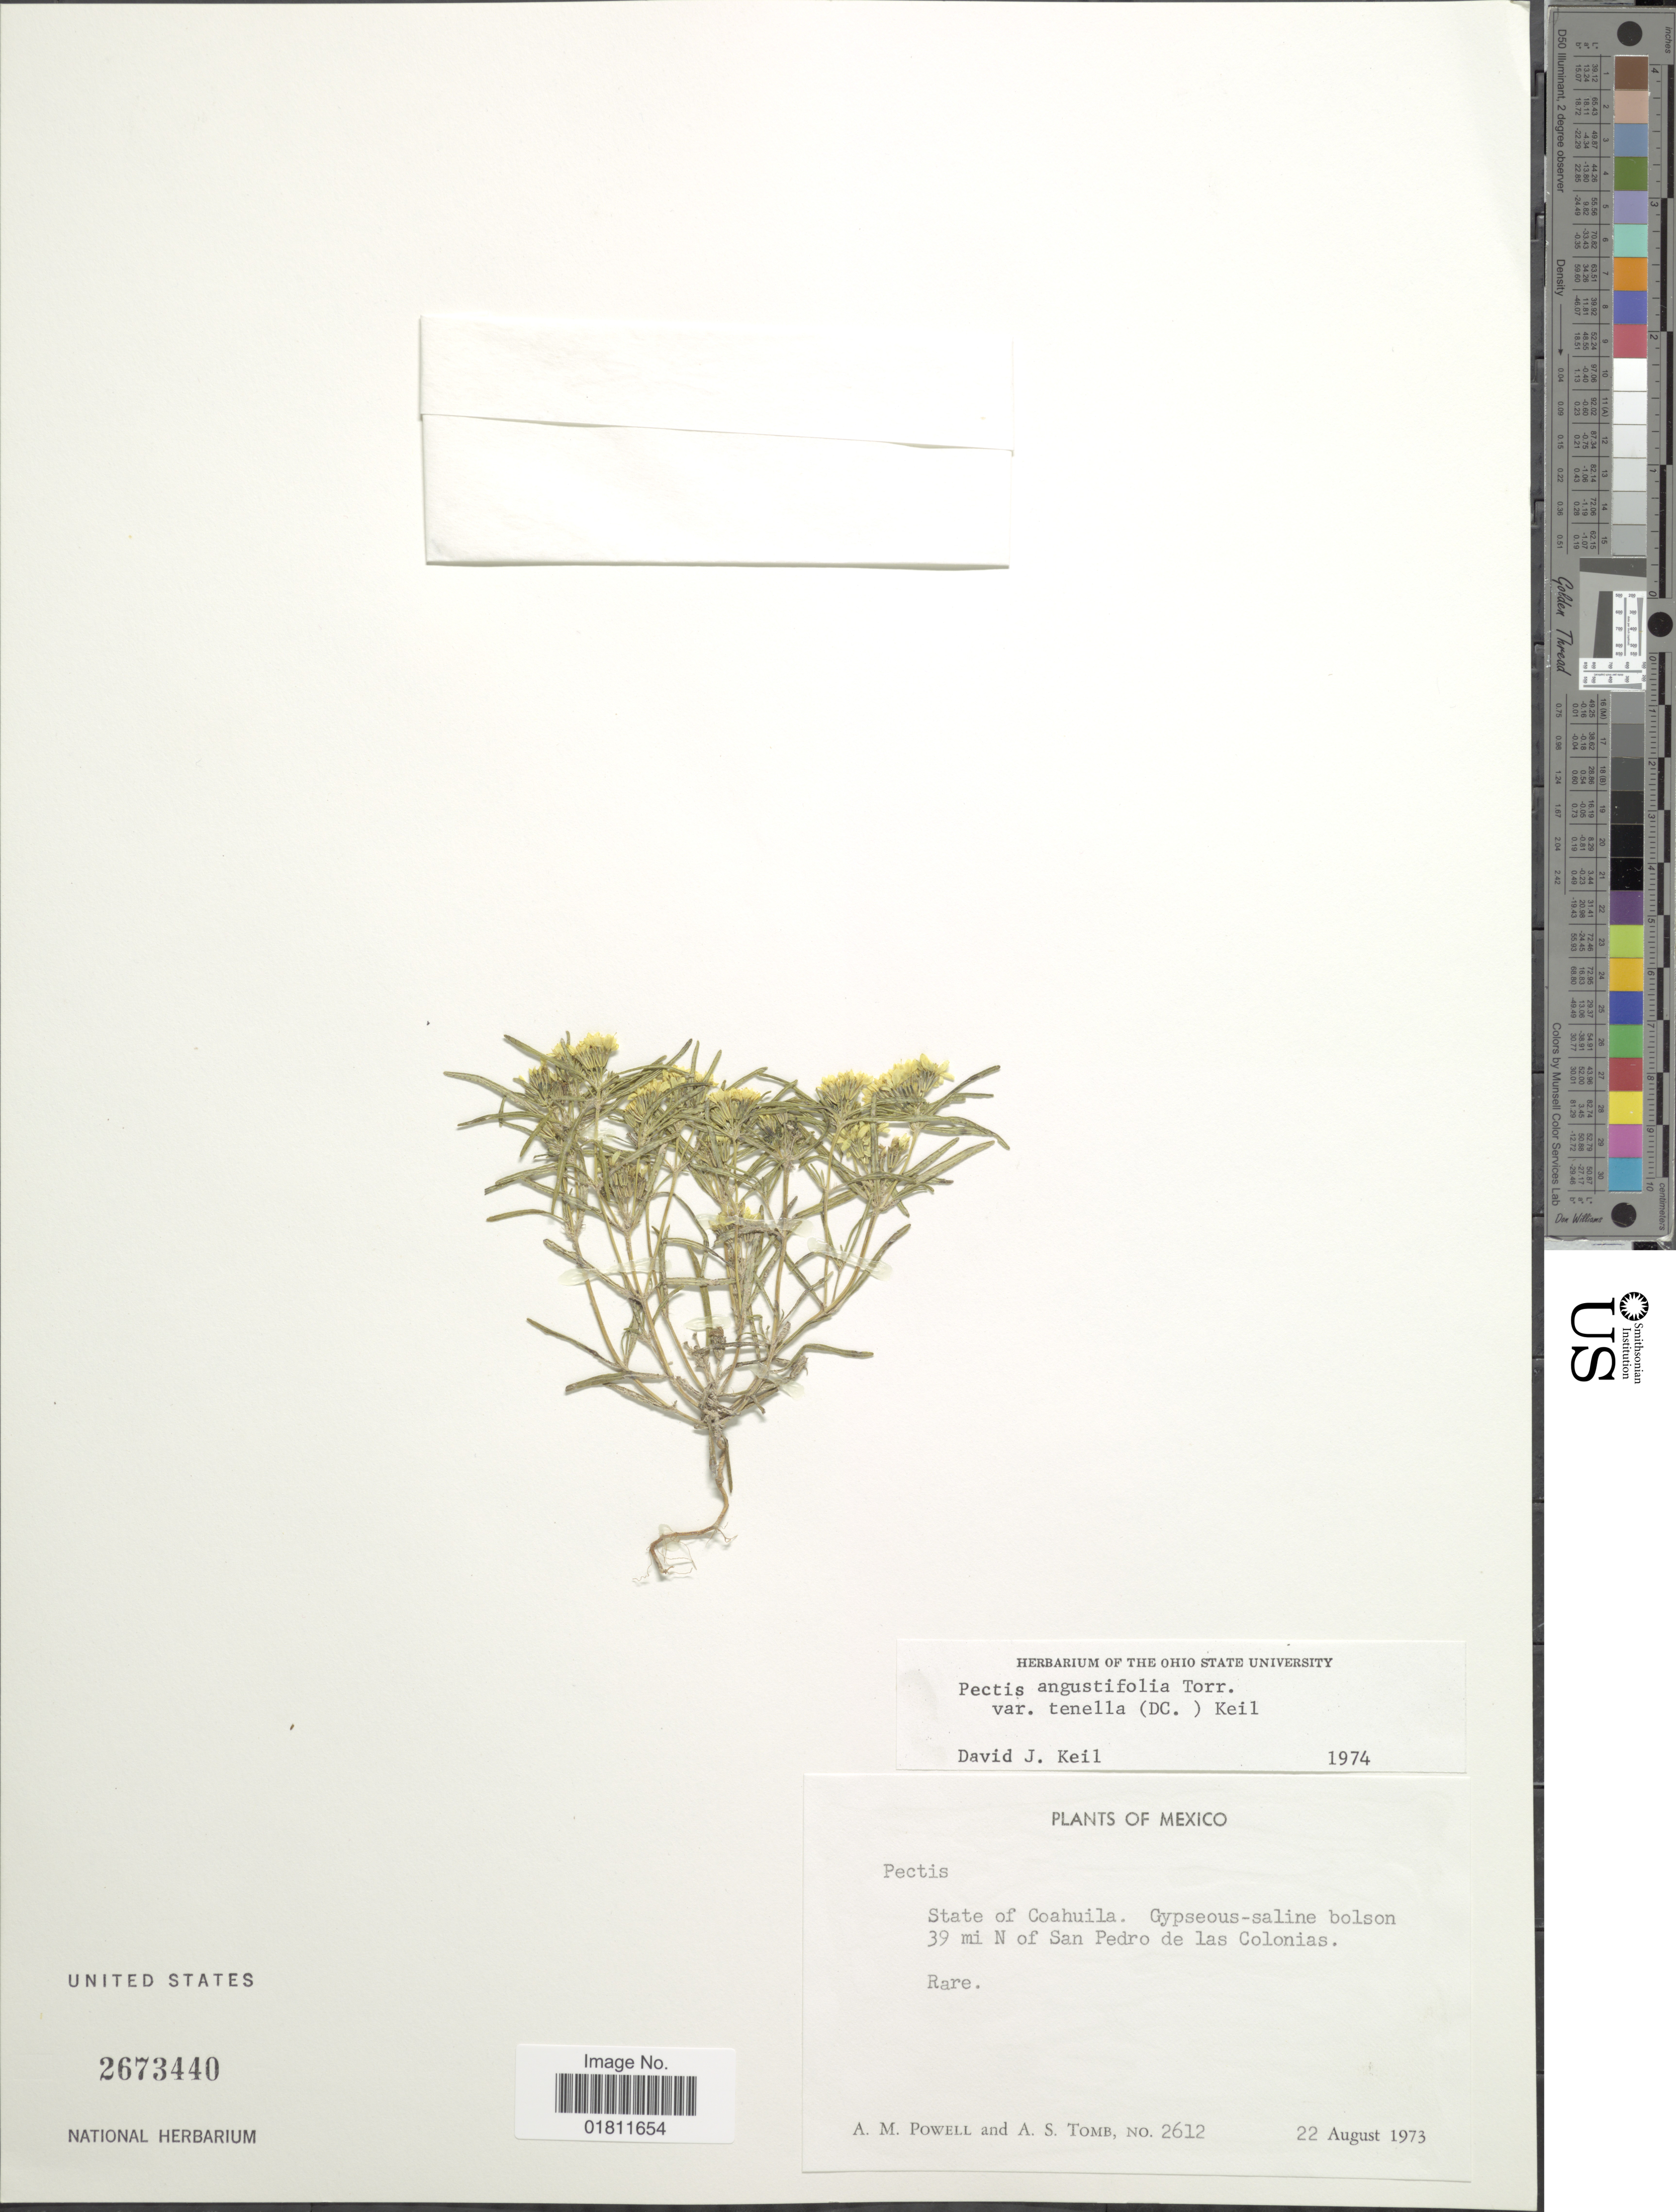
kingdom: Plantae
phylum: Tracheophyta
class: Magnoliopsida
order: Asterales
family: Asteraceae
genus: Pectis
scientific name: Pectis angustifolia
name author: Torr.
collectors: A. M. Powell & A. Tomb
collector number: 2612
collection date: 1973-08-22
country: Mexico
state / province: Coahuila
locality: Mexico. State of Coahuila. Cypseous-saline bolson 39 mi N of San Pedro de las Colonias.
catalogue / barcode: US 2673440